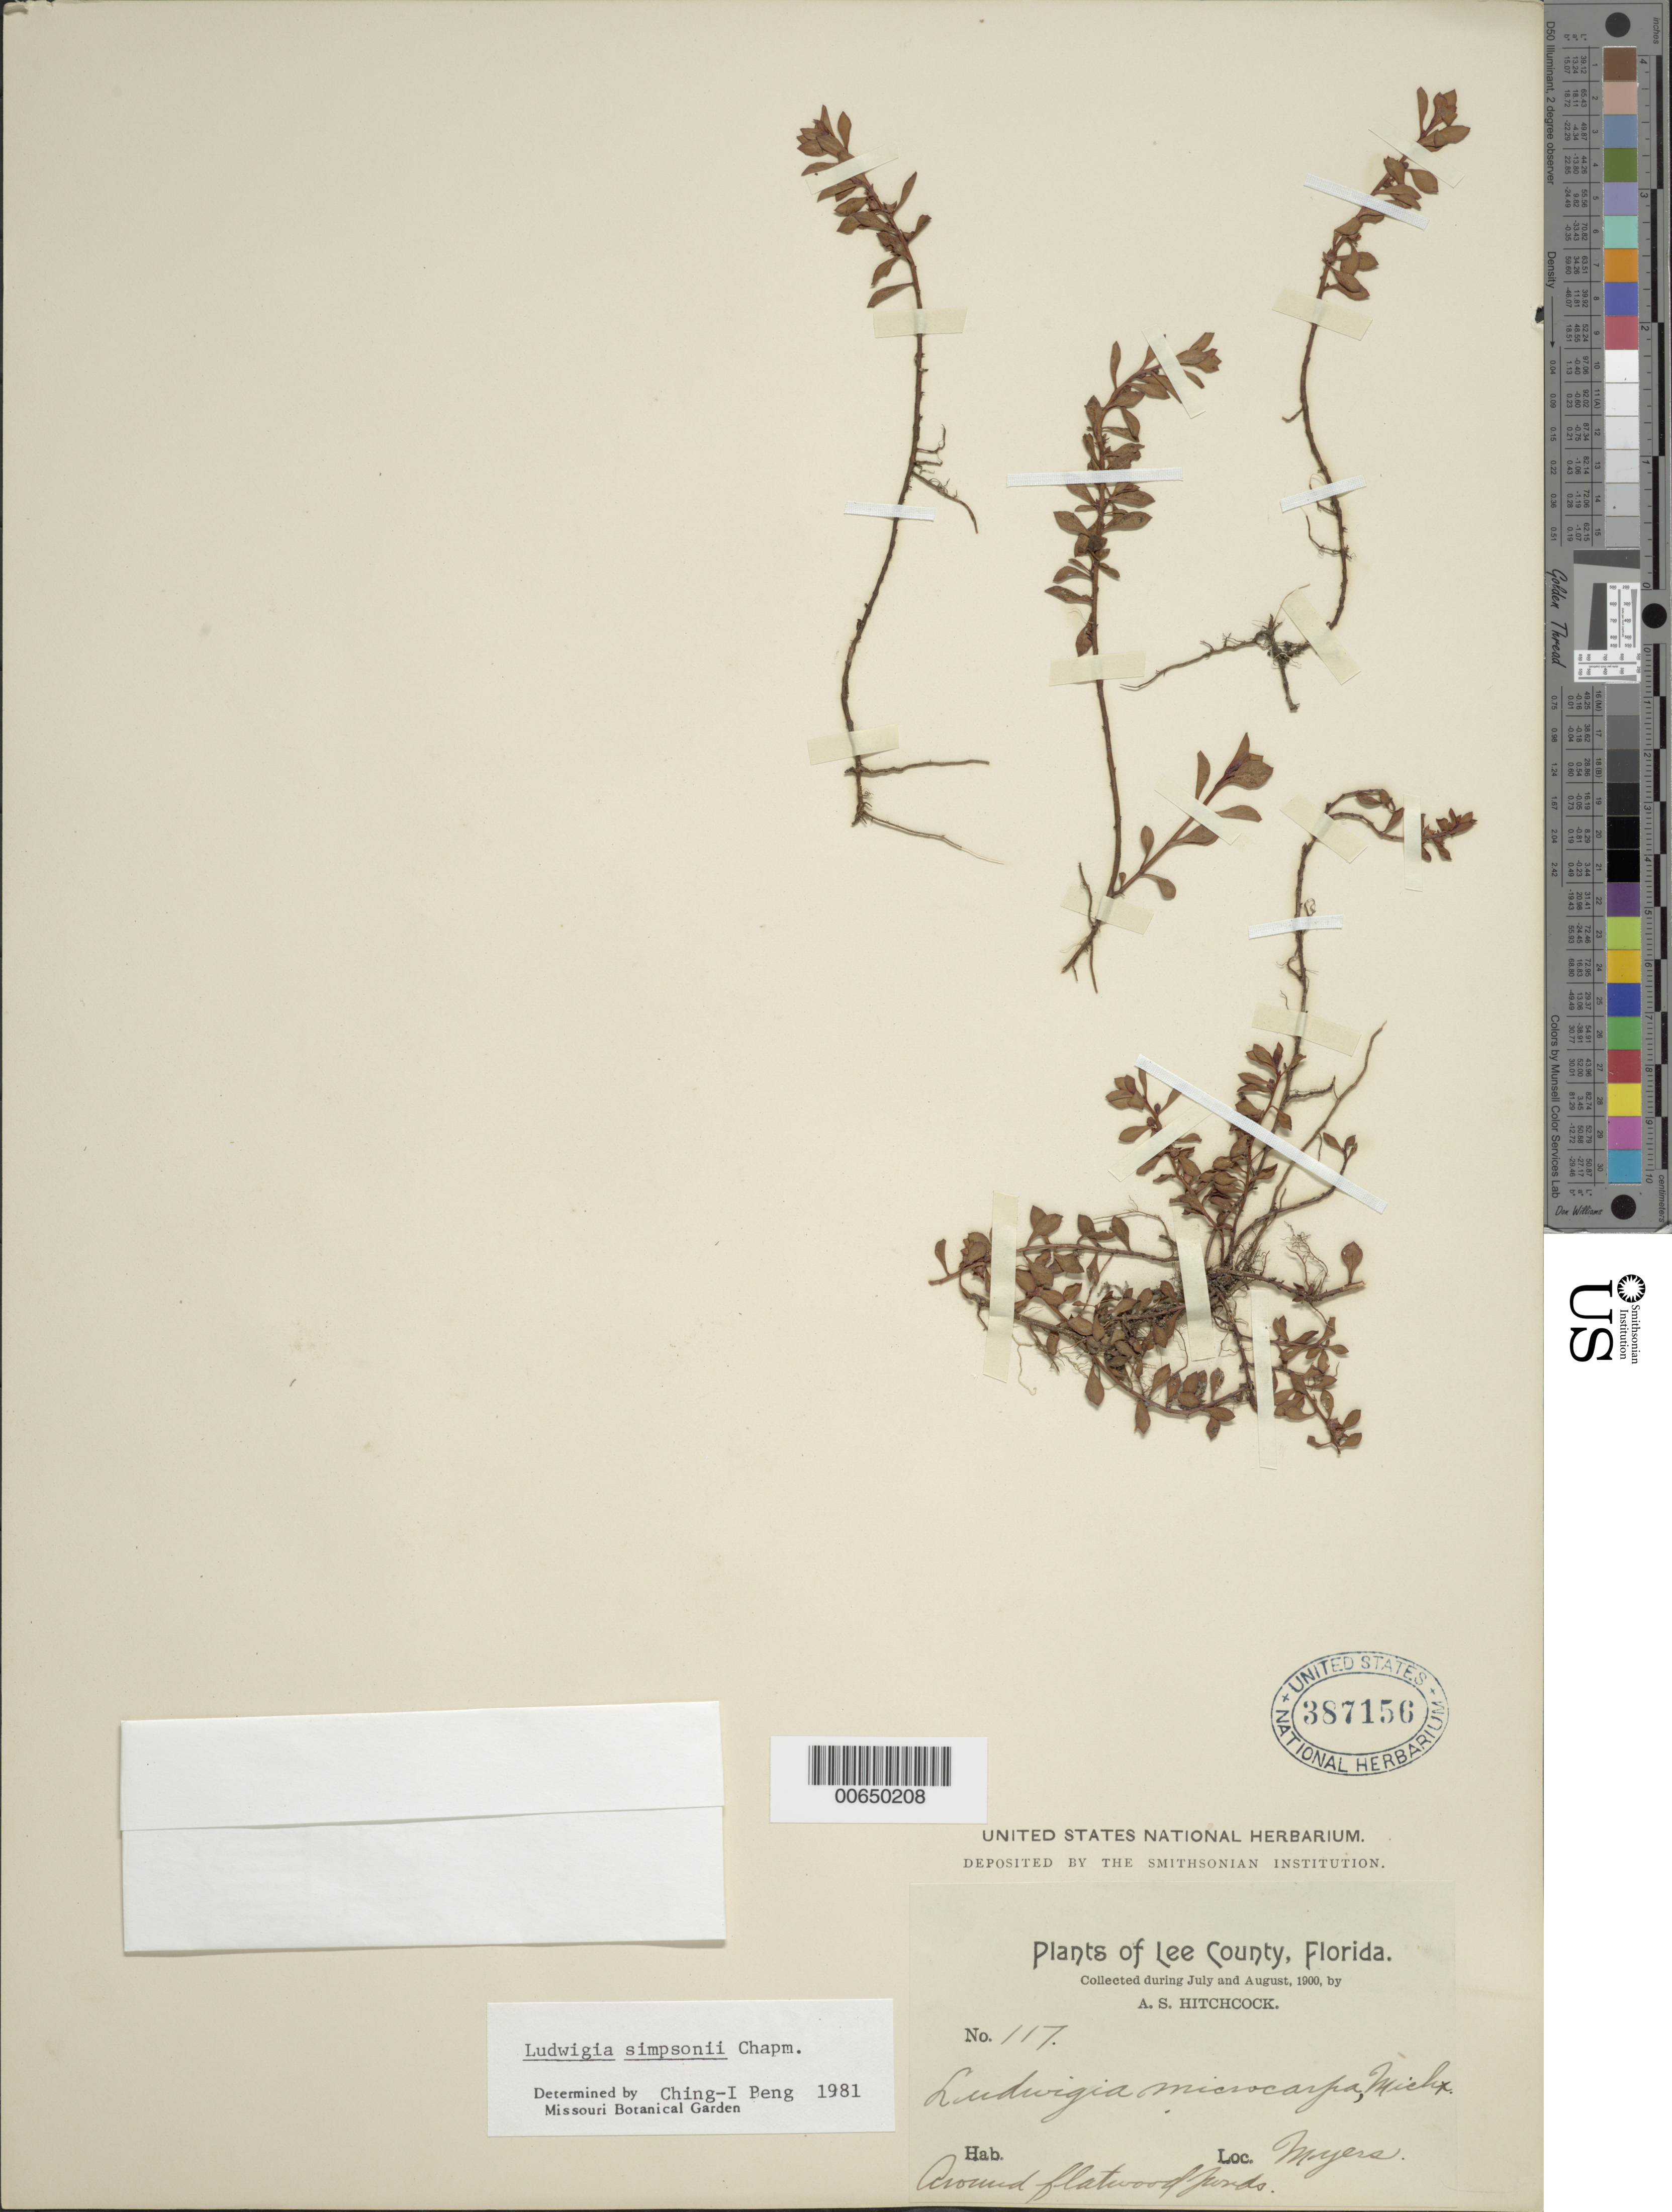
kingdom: Plantae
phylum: Tracheophyta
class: Magnoliopsida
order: Myrtales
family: Onagraceae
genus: Ludwigia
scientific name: Ludwigia simpsonii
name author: Chapm.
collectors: A. S. Hitchcock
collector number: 117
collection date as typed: Jul 1900 to -- Aug 1900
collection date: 1900-07/1900-08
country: United States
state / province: Florida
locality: Myers.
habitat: Around flatwood ponds.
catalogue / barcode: US 387156